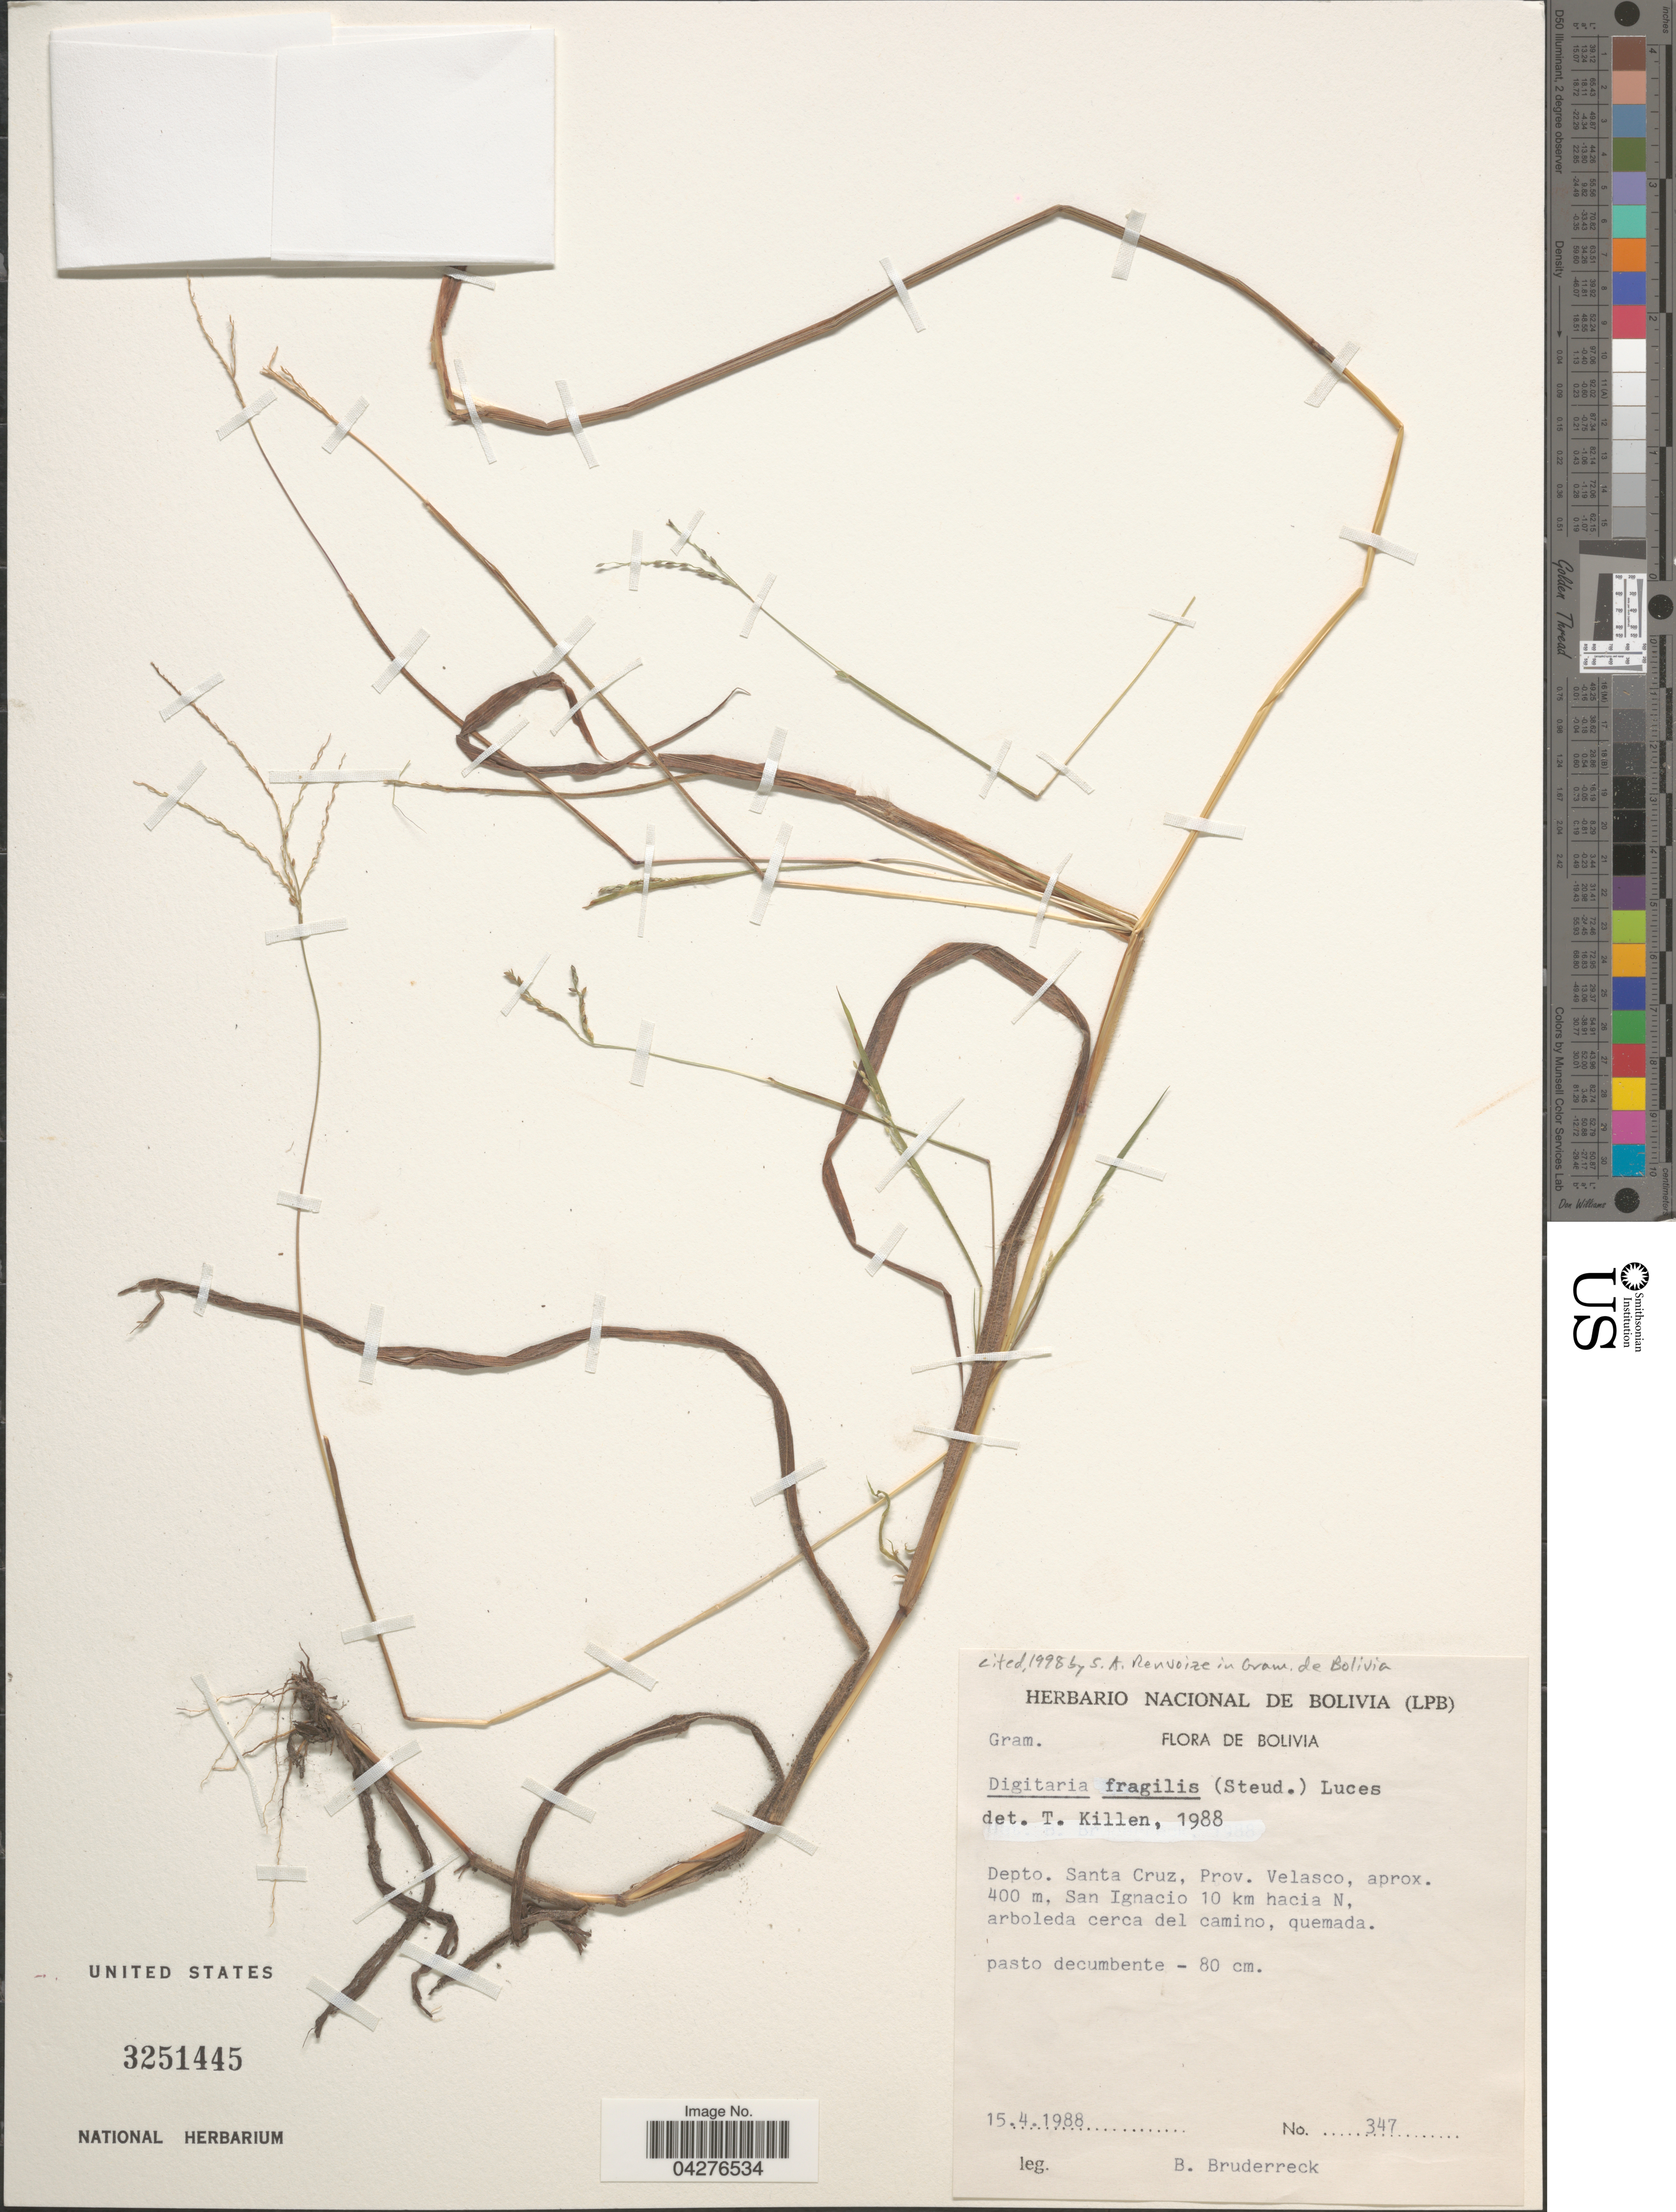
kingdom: Plantae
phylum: Tracheophyta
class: Liliopsida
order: Poales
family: Poaceae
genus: Digitaria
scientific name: Digitaria fragilis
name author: (Steud.) Luces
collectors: B. Bruderreck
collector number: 347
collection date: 1988-04-15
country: Bolivia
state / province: Santa Cruz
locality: Depto. Santa Cruz, Prov. Velasco, San Ignacio 10 km hacia N, arboleda cerca del camino, quemada.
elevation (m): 400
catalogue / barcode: US 3251445